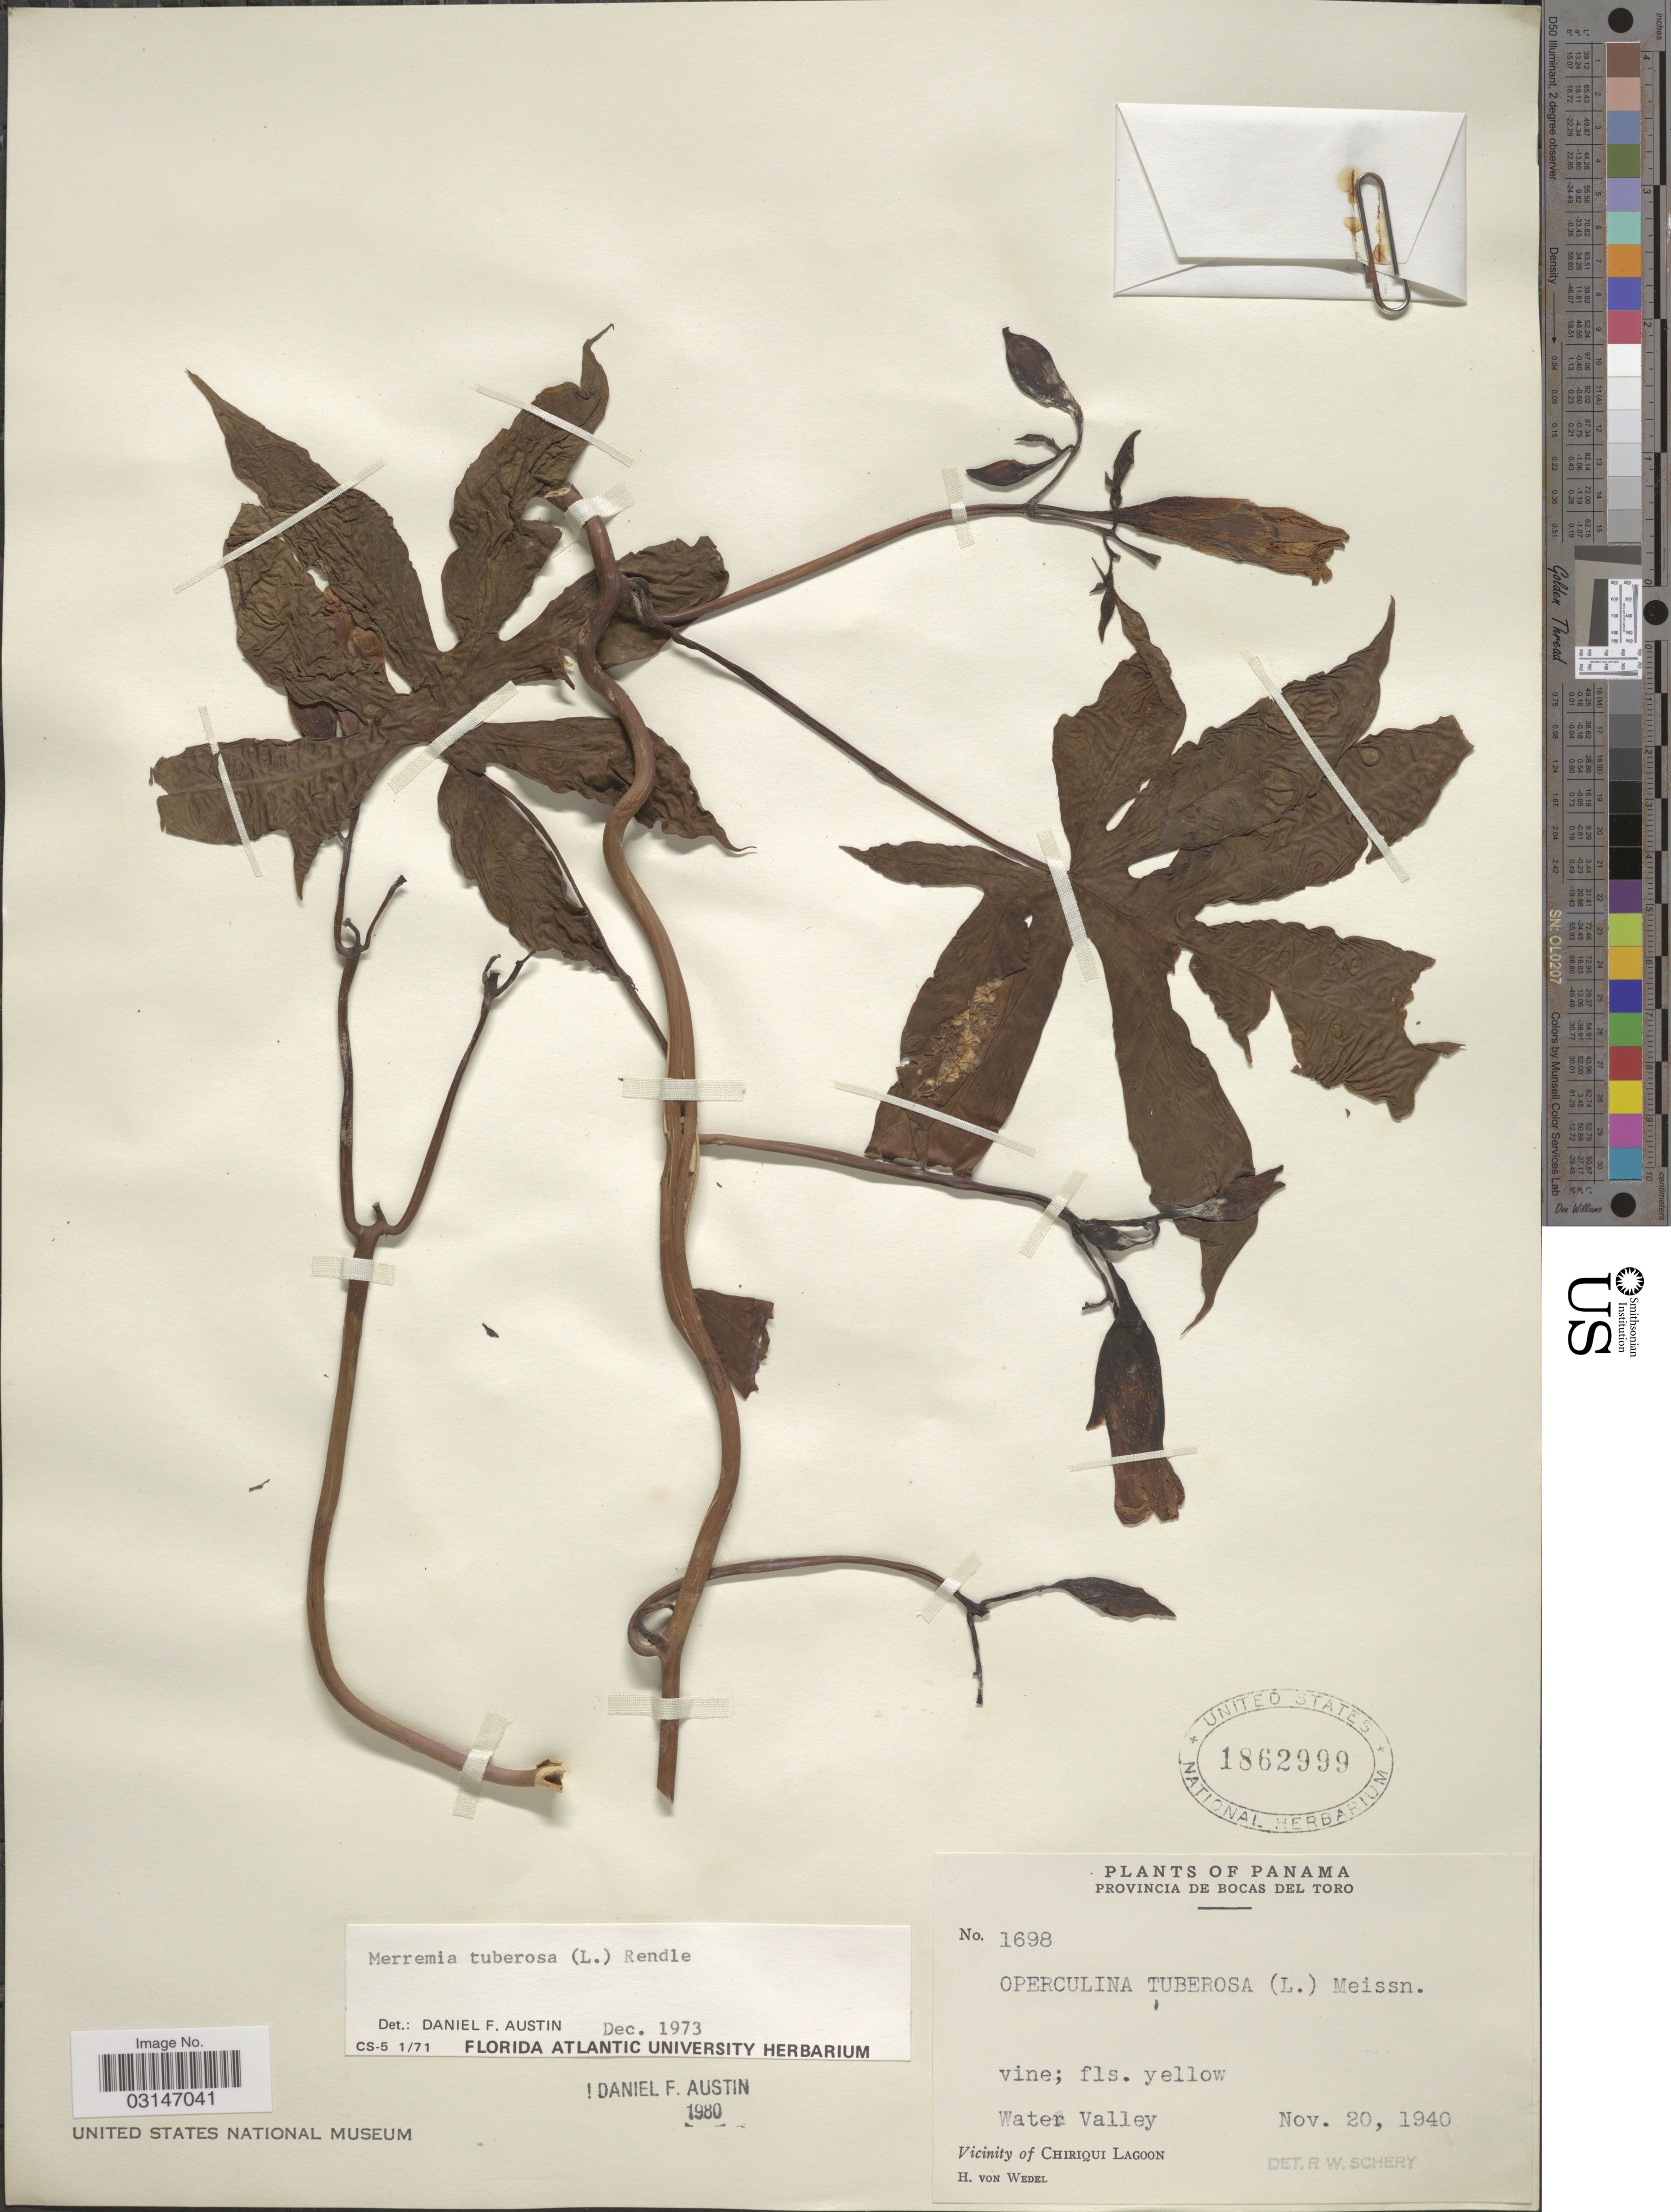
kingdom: Plantae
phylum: Tracheophyta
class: Magnoliopsida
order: Solanales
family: Convolvulaceae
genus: Distimake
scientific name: Distimake tuberosus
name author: (L.) A. R. Simões & Staples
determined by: Strong, Mark T., (BOT), Smithsonian Institution - National Museum of Natural History (UNITED STATES)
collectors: H. von Wedel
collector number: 1698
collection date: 1940-11-20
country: Panama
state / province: Bocas del Toro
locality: Provincia De Bocas Del Toro, Water Valley, Vicinity of Chiriqui Lagoon.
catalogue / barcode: US 1862999